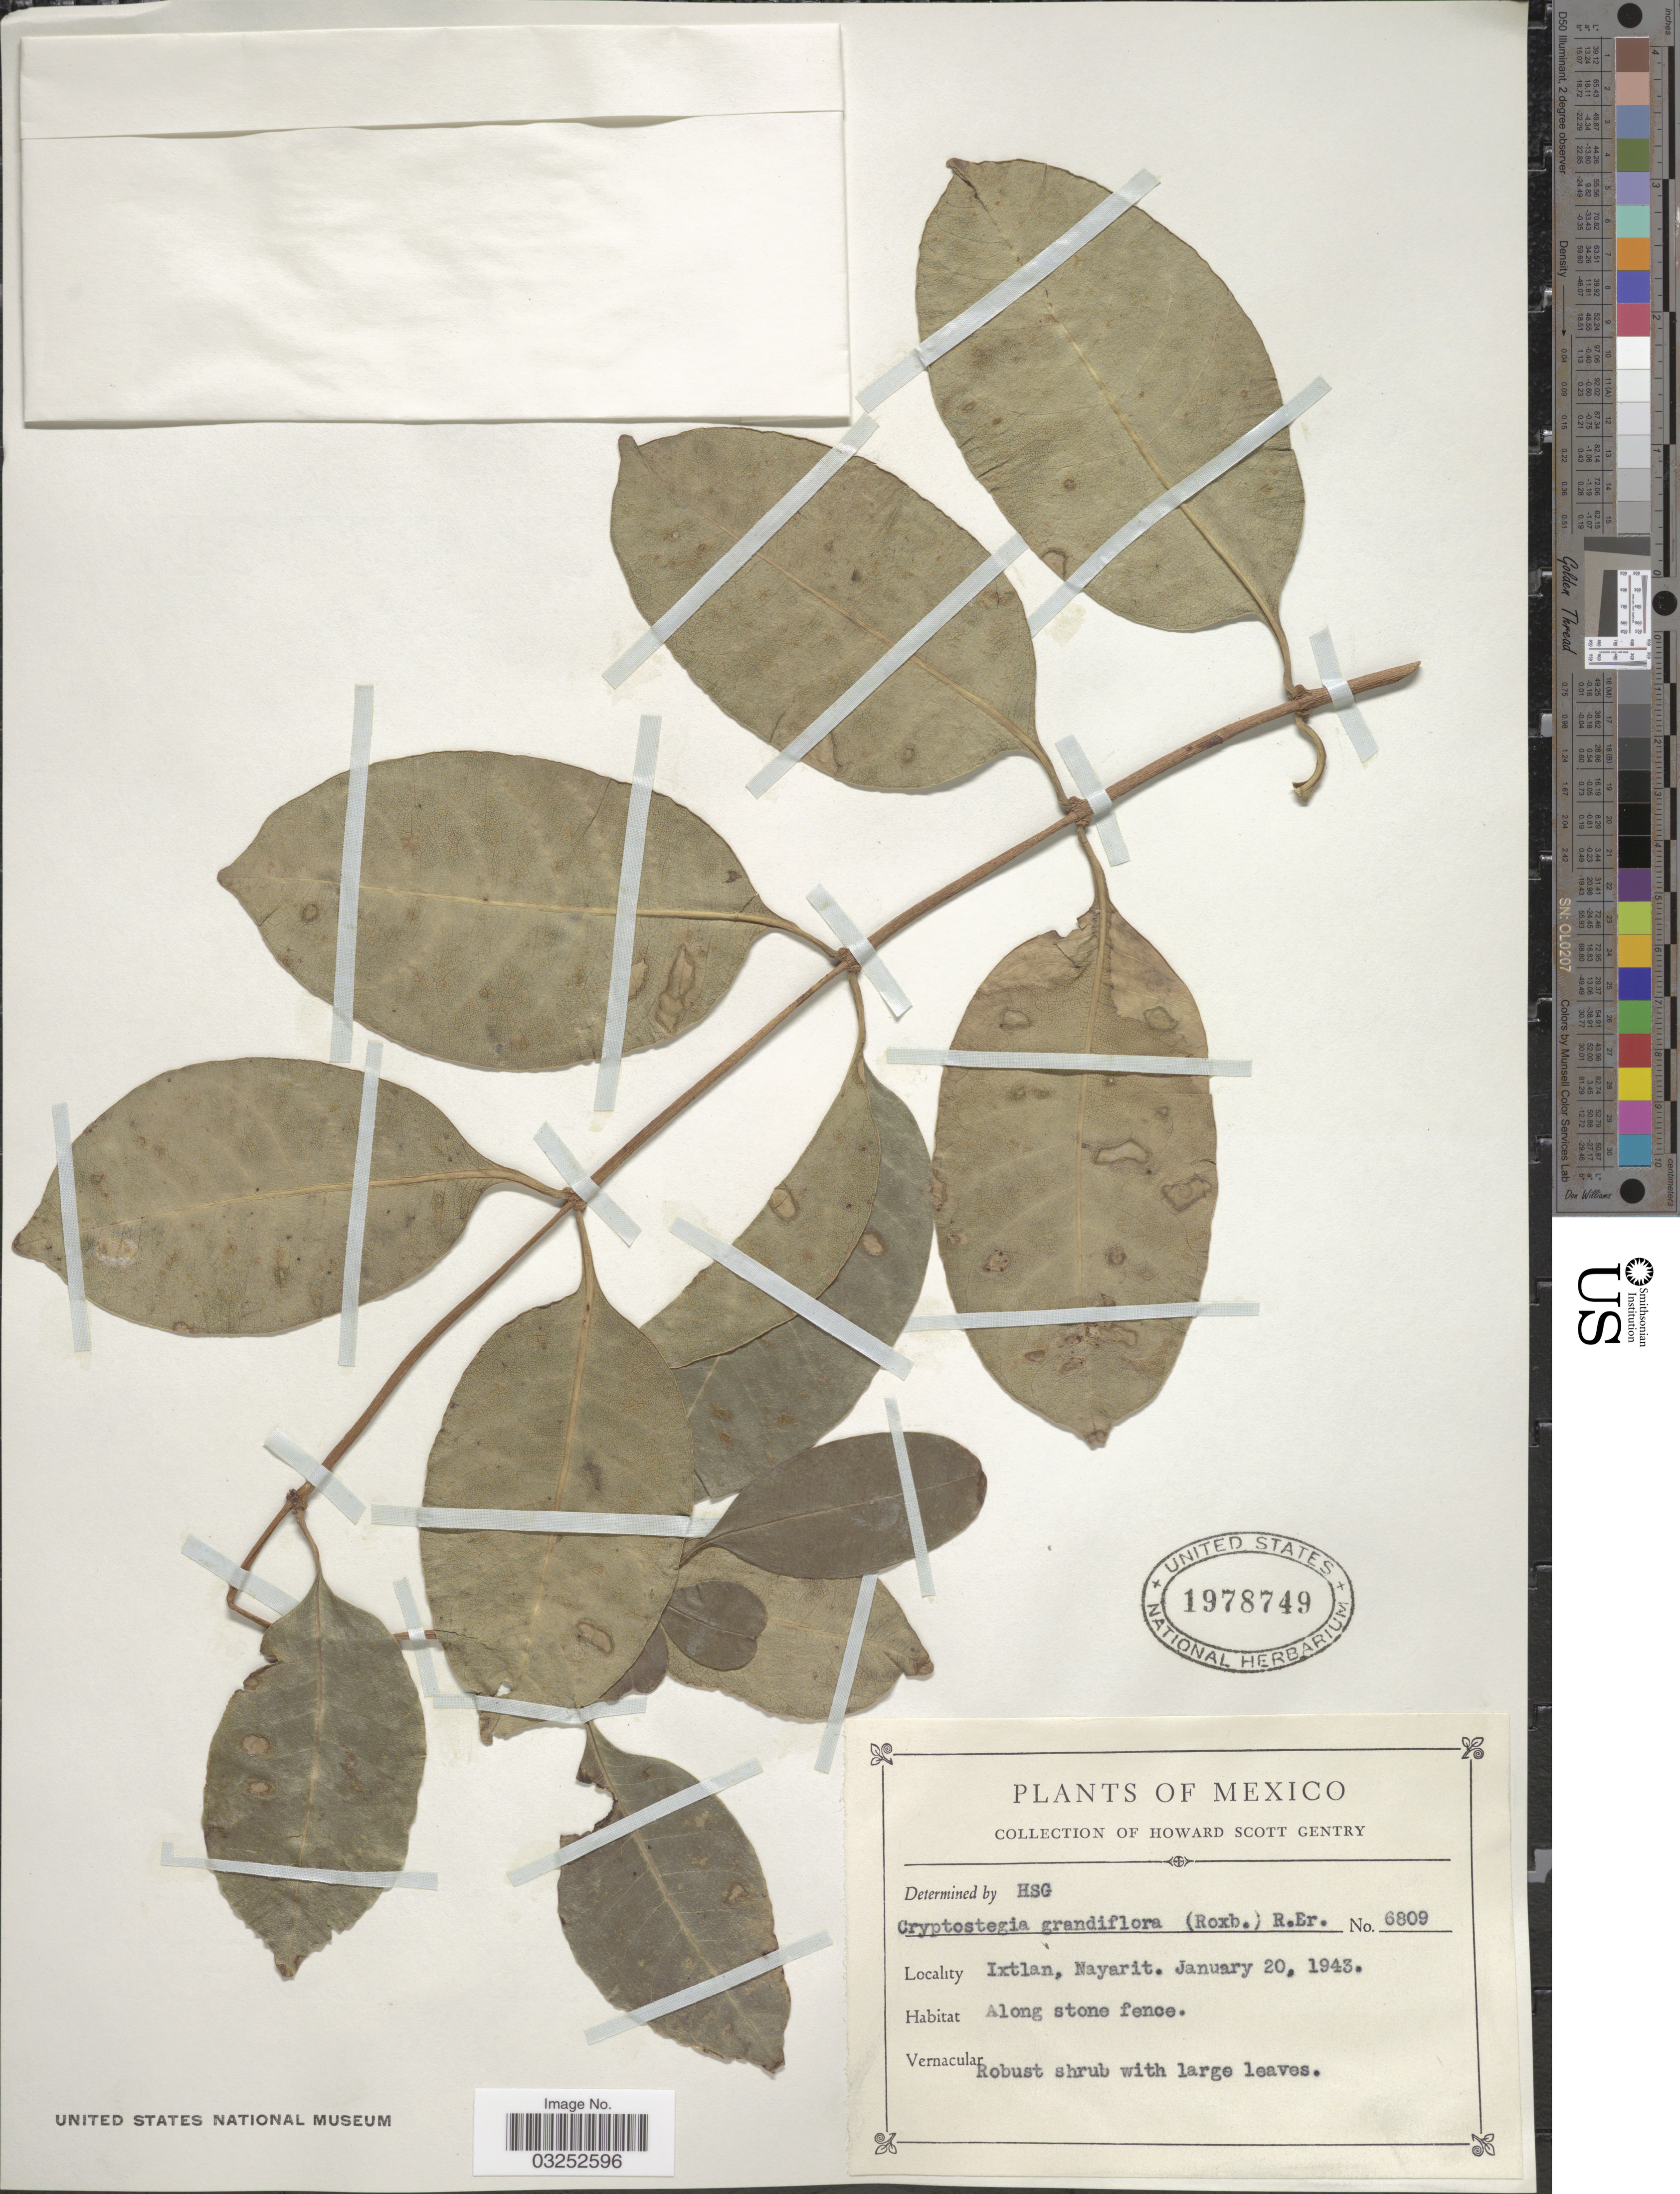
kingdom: Plantae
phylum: Tracheophyta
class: Magnoliopsida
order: Gentianales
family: Apocynaceae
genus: Cryptostegia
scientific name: Cryptostegia grandiflora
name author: Roxb. ex R. Br.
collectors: H. S. Gentry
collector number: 6809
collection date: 1943-01-20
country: Mexico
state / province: Nayarit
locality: Ixtlan, Nayarit.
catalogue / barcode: US 1978749